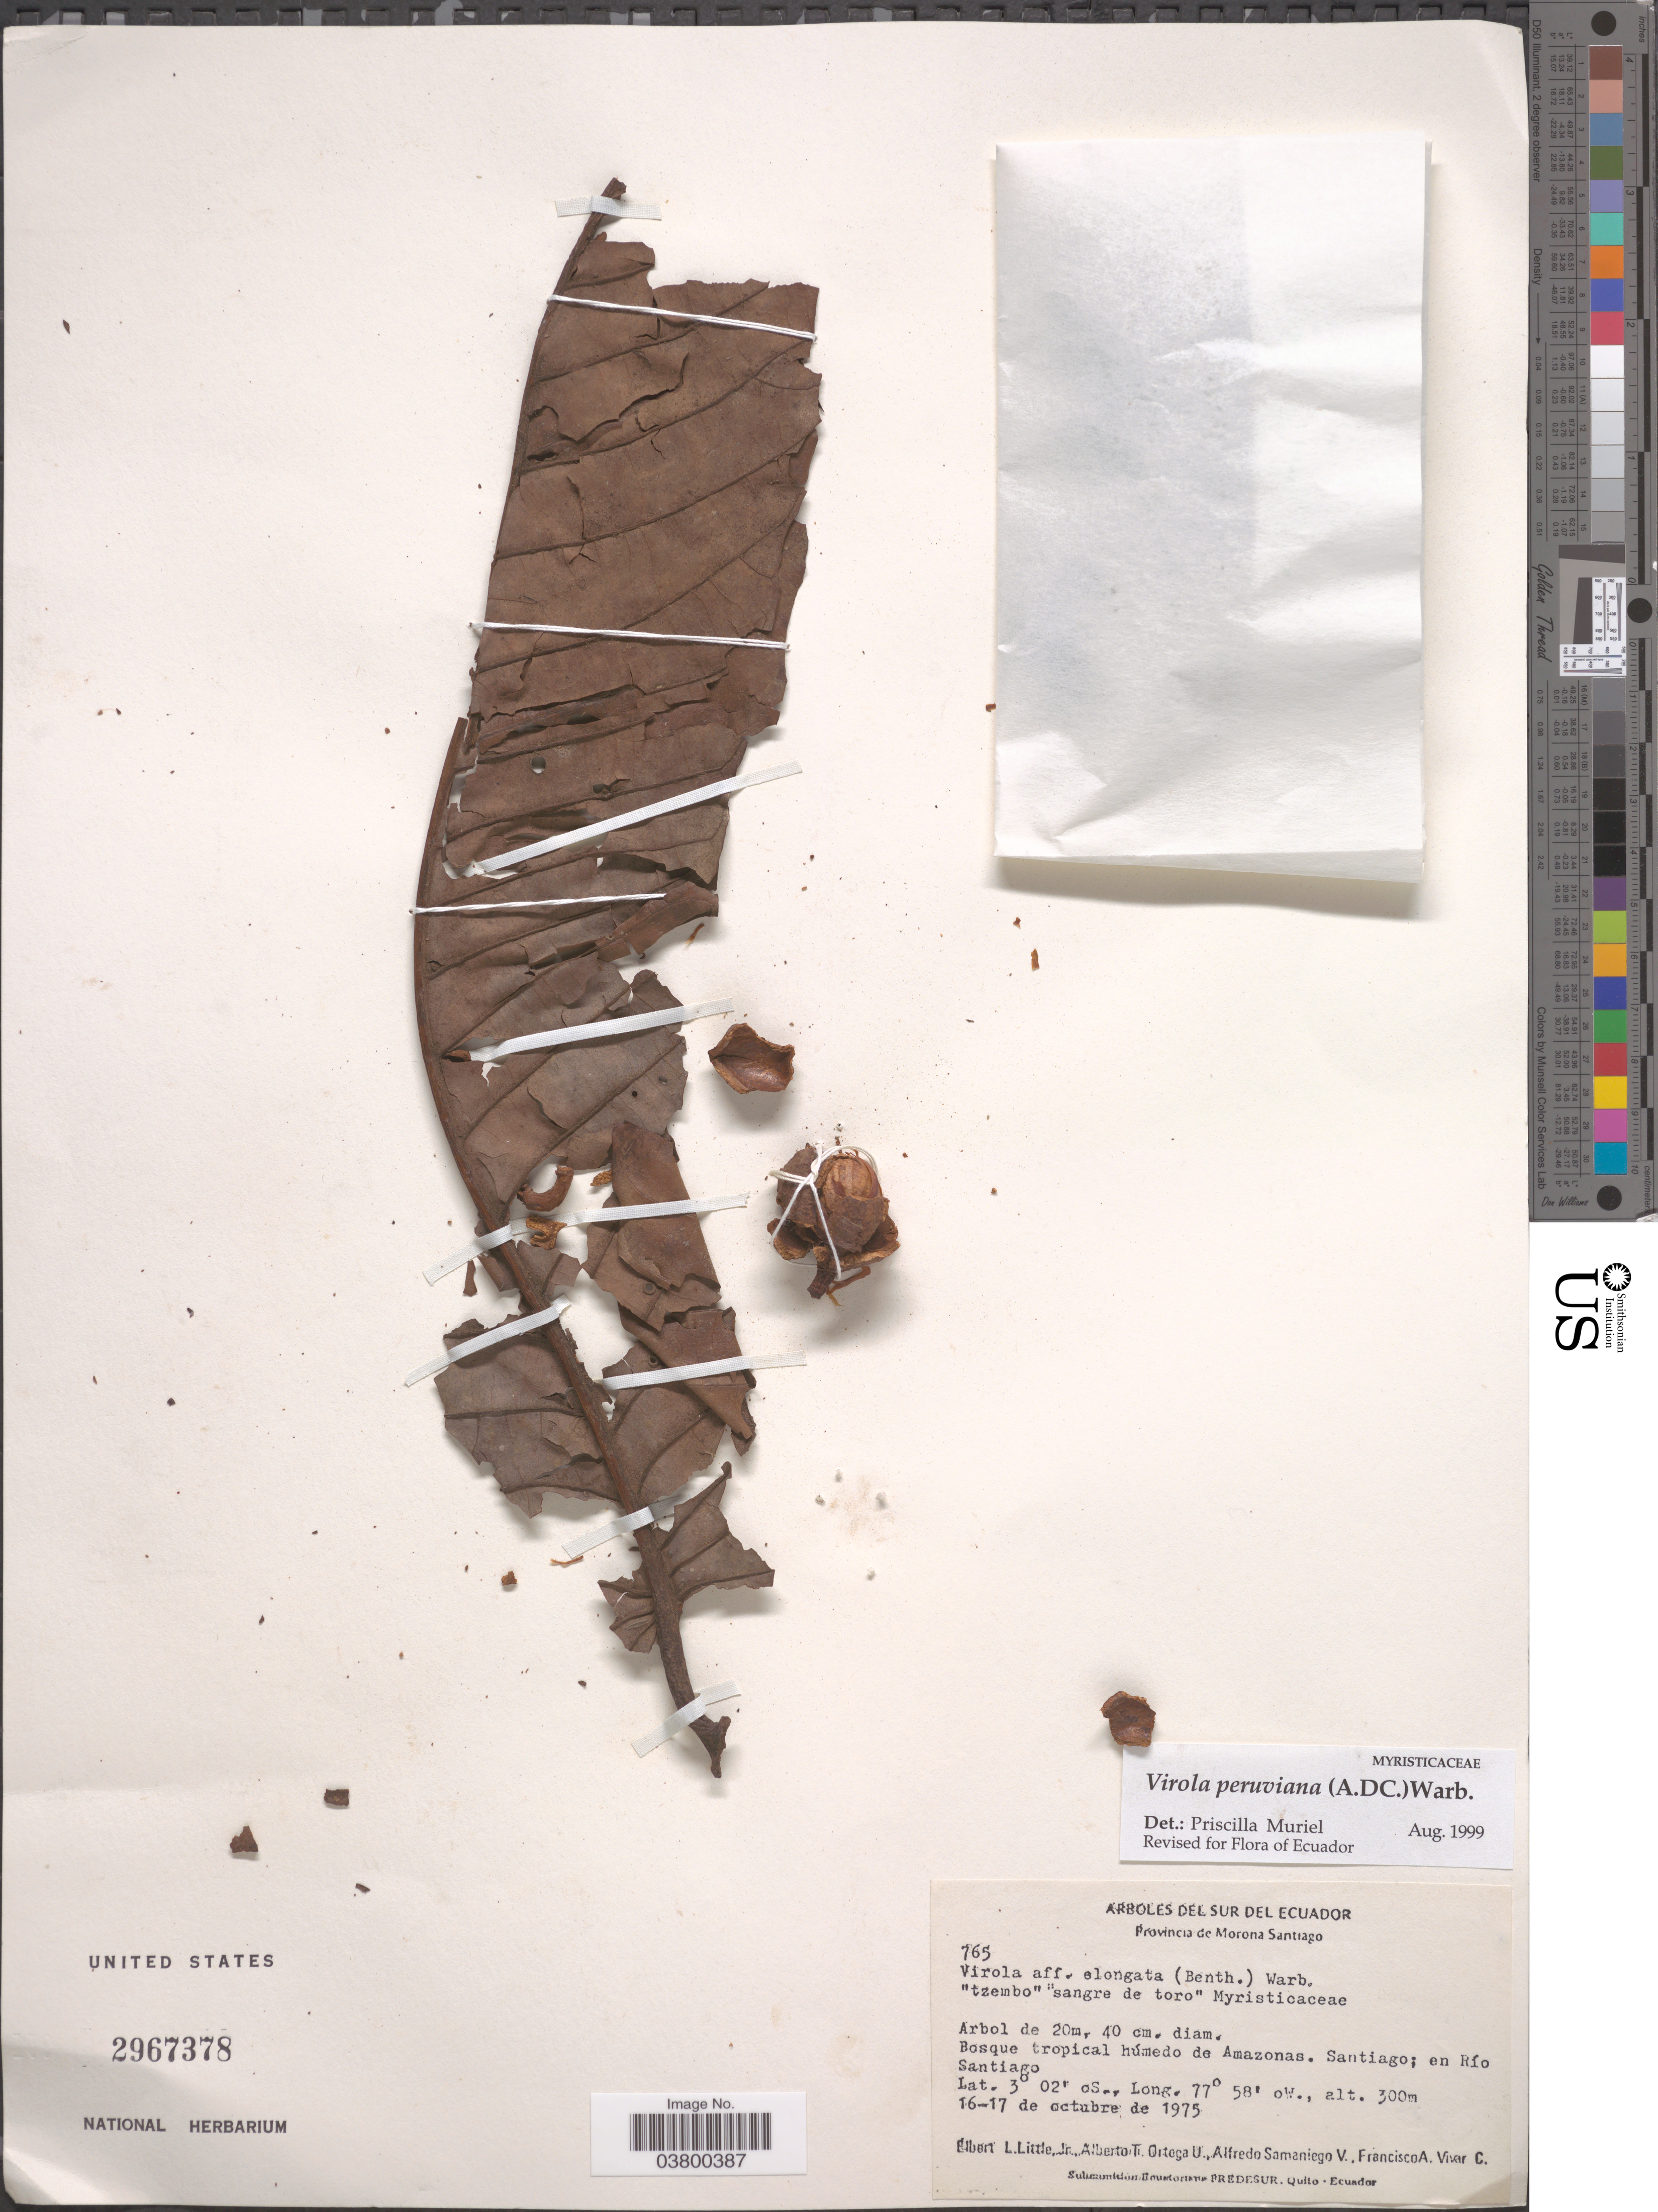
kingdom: Plantae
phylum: Tracheophyta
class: Magnoliopsida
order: Magnoliales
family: Myristicaceae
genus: Virola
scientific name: Virola peruviana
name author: (A. DC.) Warb.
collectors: E. L. Little, A. T. Ortega U., A. V. Samaniego & F. A. Vivar C.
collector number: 765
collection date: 1975-10-16/1975-10-17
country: Ecuador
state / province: Morona-Santiago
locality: Bosque tropical húmedo de Amazonas. Santiago; en Río Santiago.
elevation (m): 300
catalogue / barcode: US 2967378